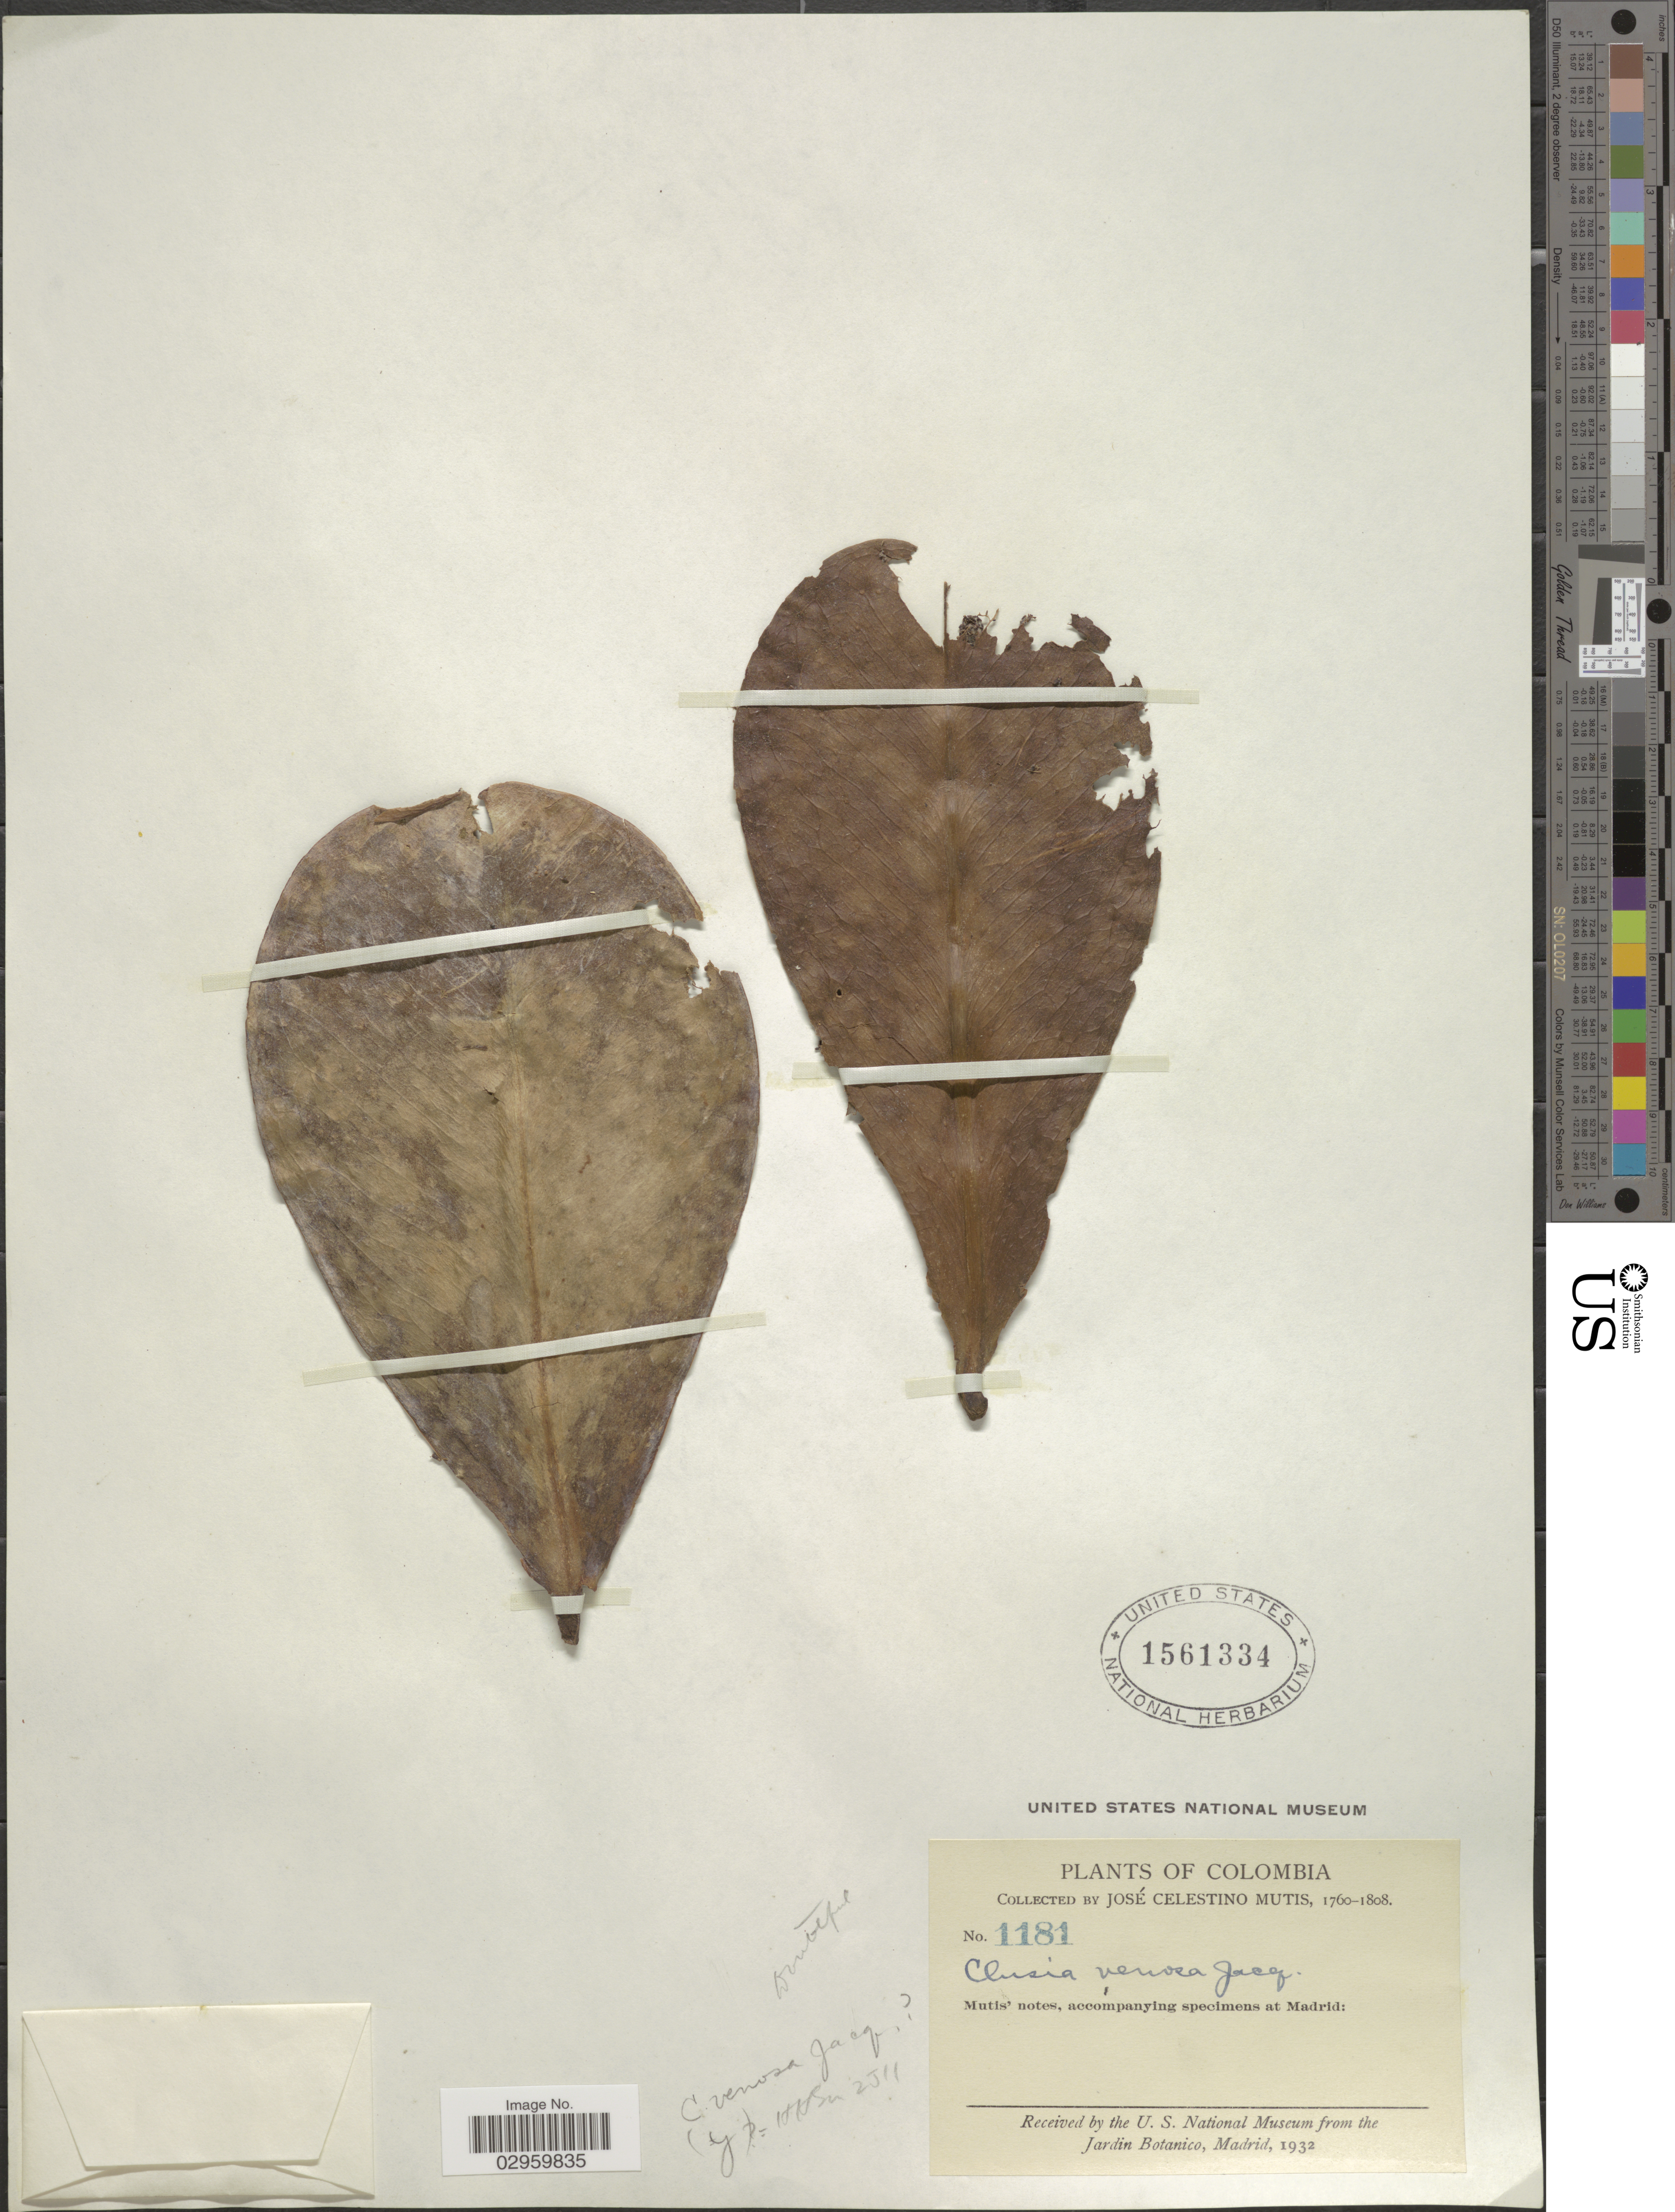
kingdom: Plantae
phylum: Tracheophyta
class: Magnoliopsida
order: Malpighiales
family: Clusiaceae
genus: Clusia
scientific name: Clusia rosea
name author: Jacq.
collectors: J. C. B. Mutis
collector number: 1181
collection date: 1760/1808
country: Colombia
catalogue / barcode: US 1561334